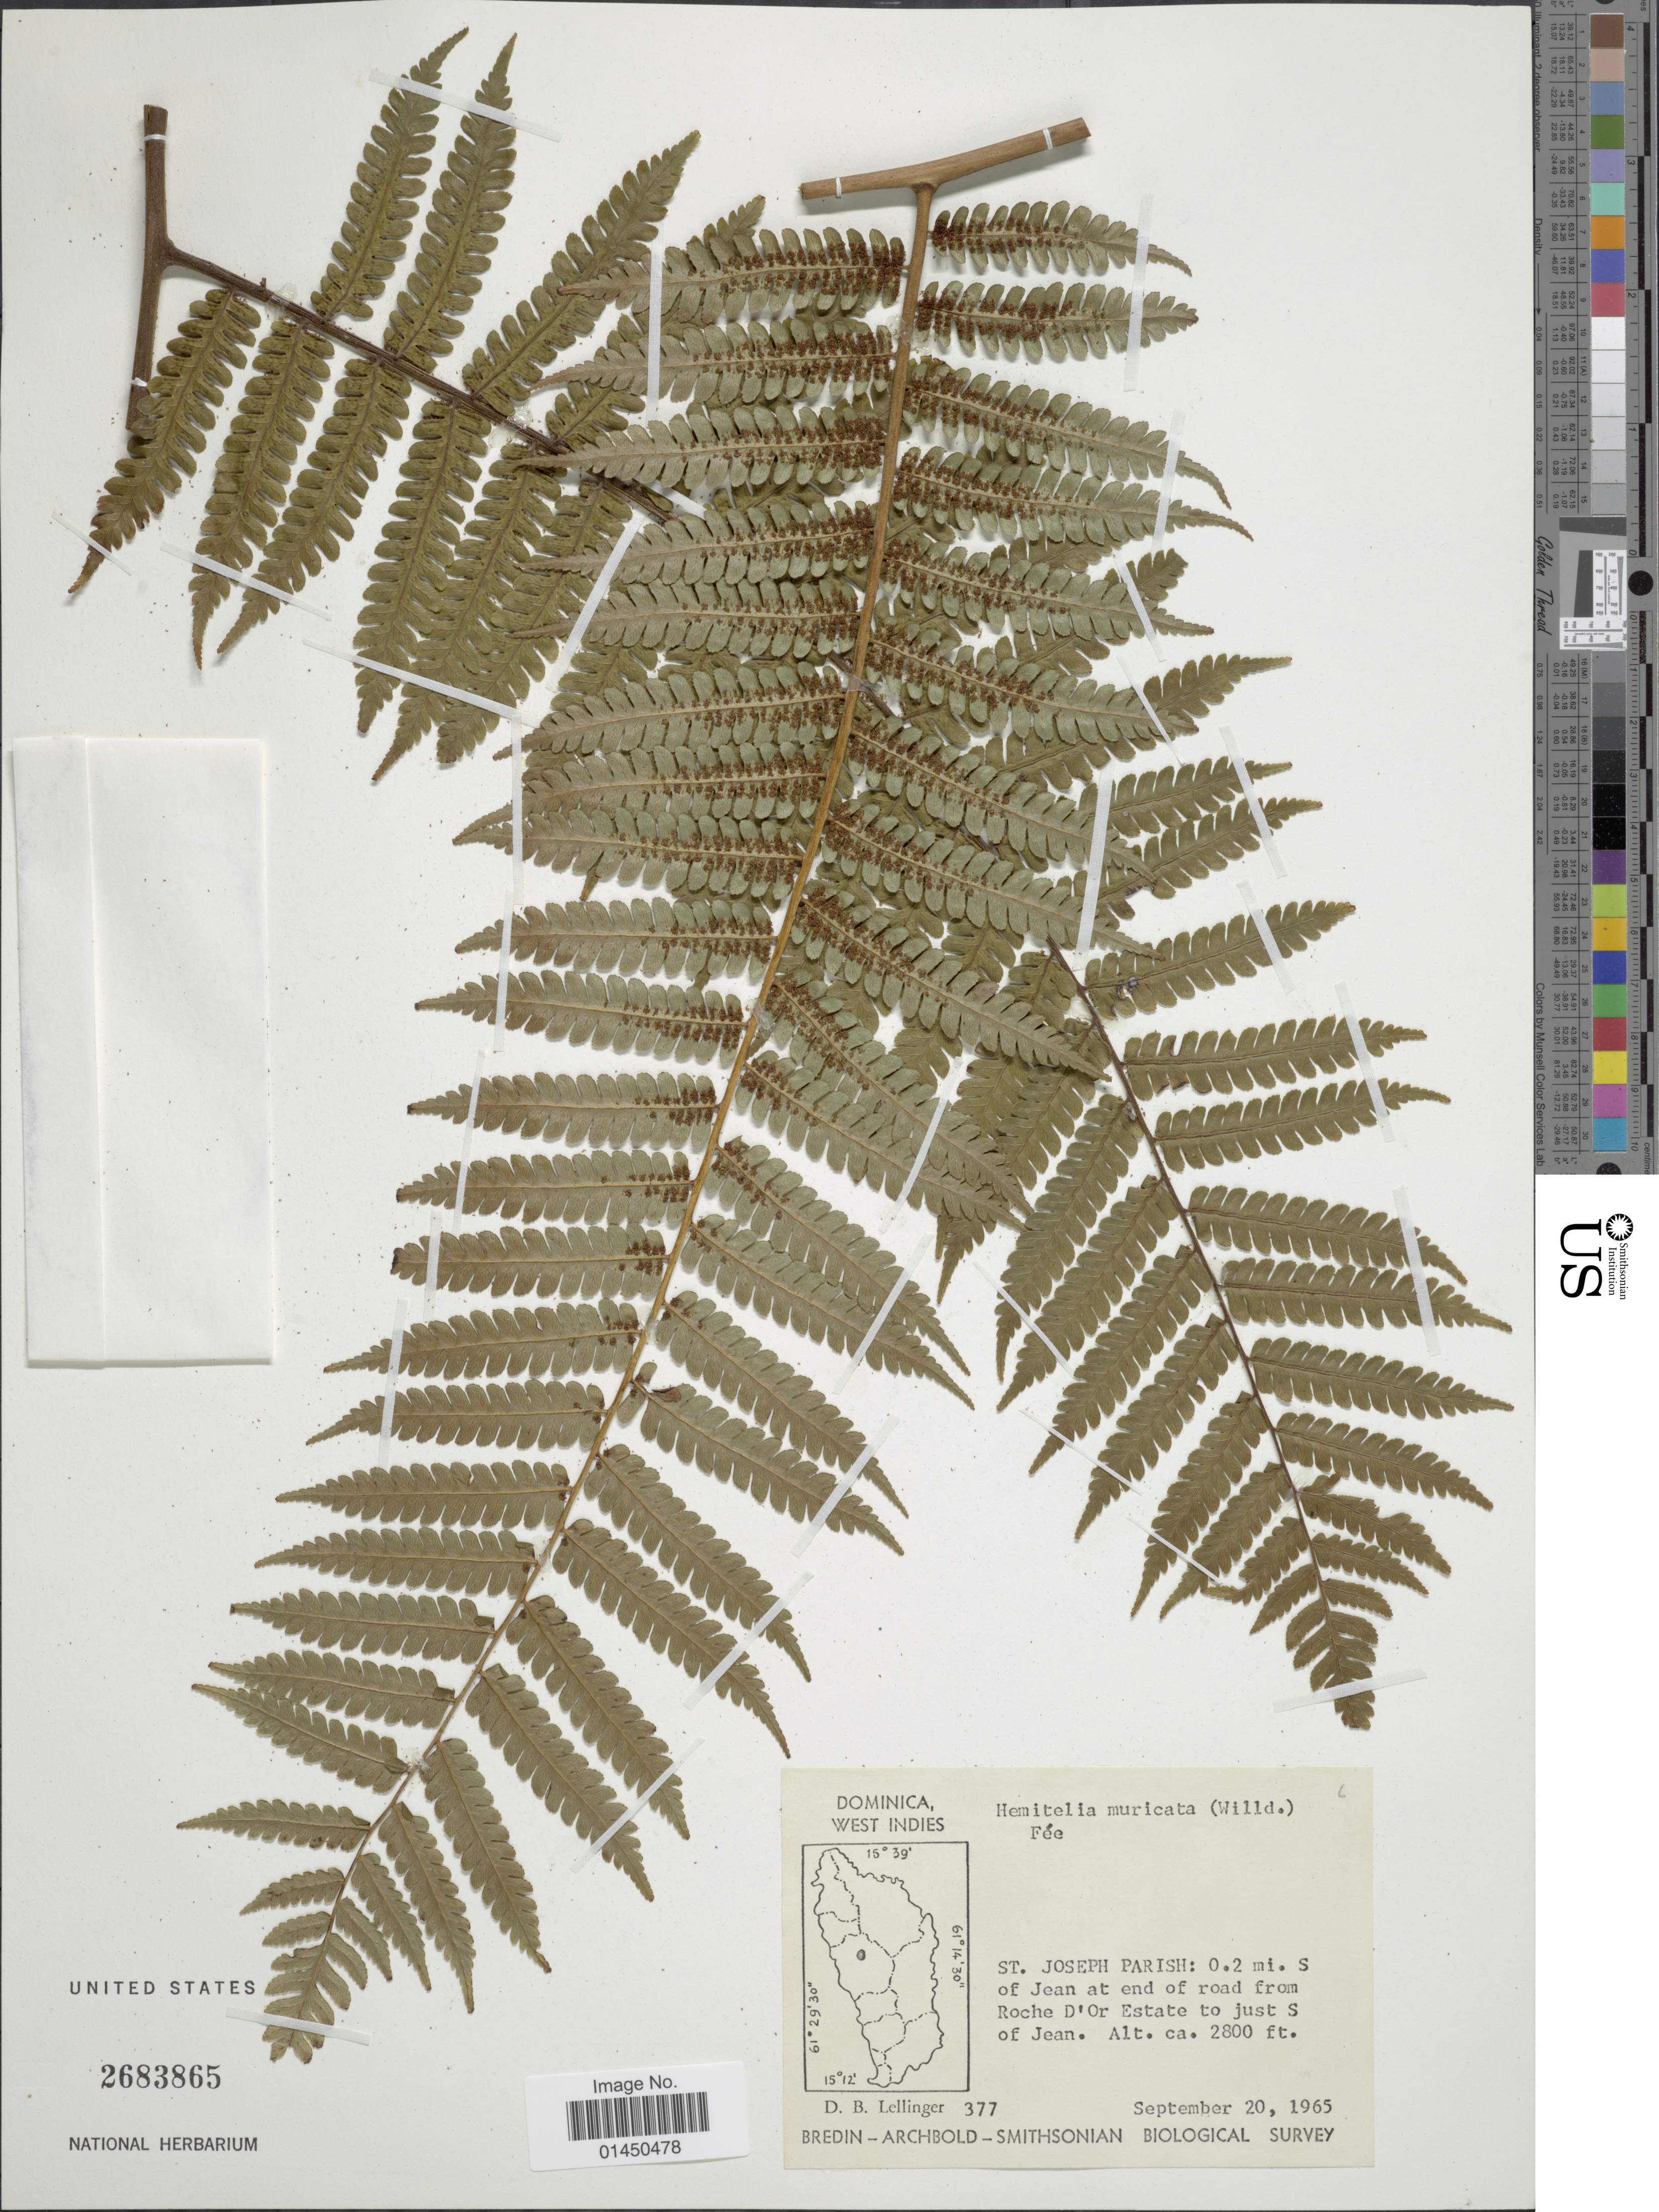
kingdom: Plantae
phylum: Tracheophyta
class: Polypodiopsida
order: Cyatheales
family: Cyatheaceae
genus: Cyathea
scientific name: Cyathea muricata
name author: (Willd.) Fée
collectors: D. B. Lellinger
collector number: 377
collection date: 1965-09-20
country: Dominica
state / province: St. Joseph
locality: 0.2 mi. S of Jean at end of road from Roche D'Or Estate to just S of Jean.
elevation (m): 853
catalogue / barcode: US 2683865